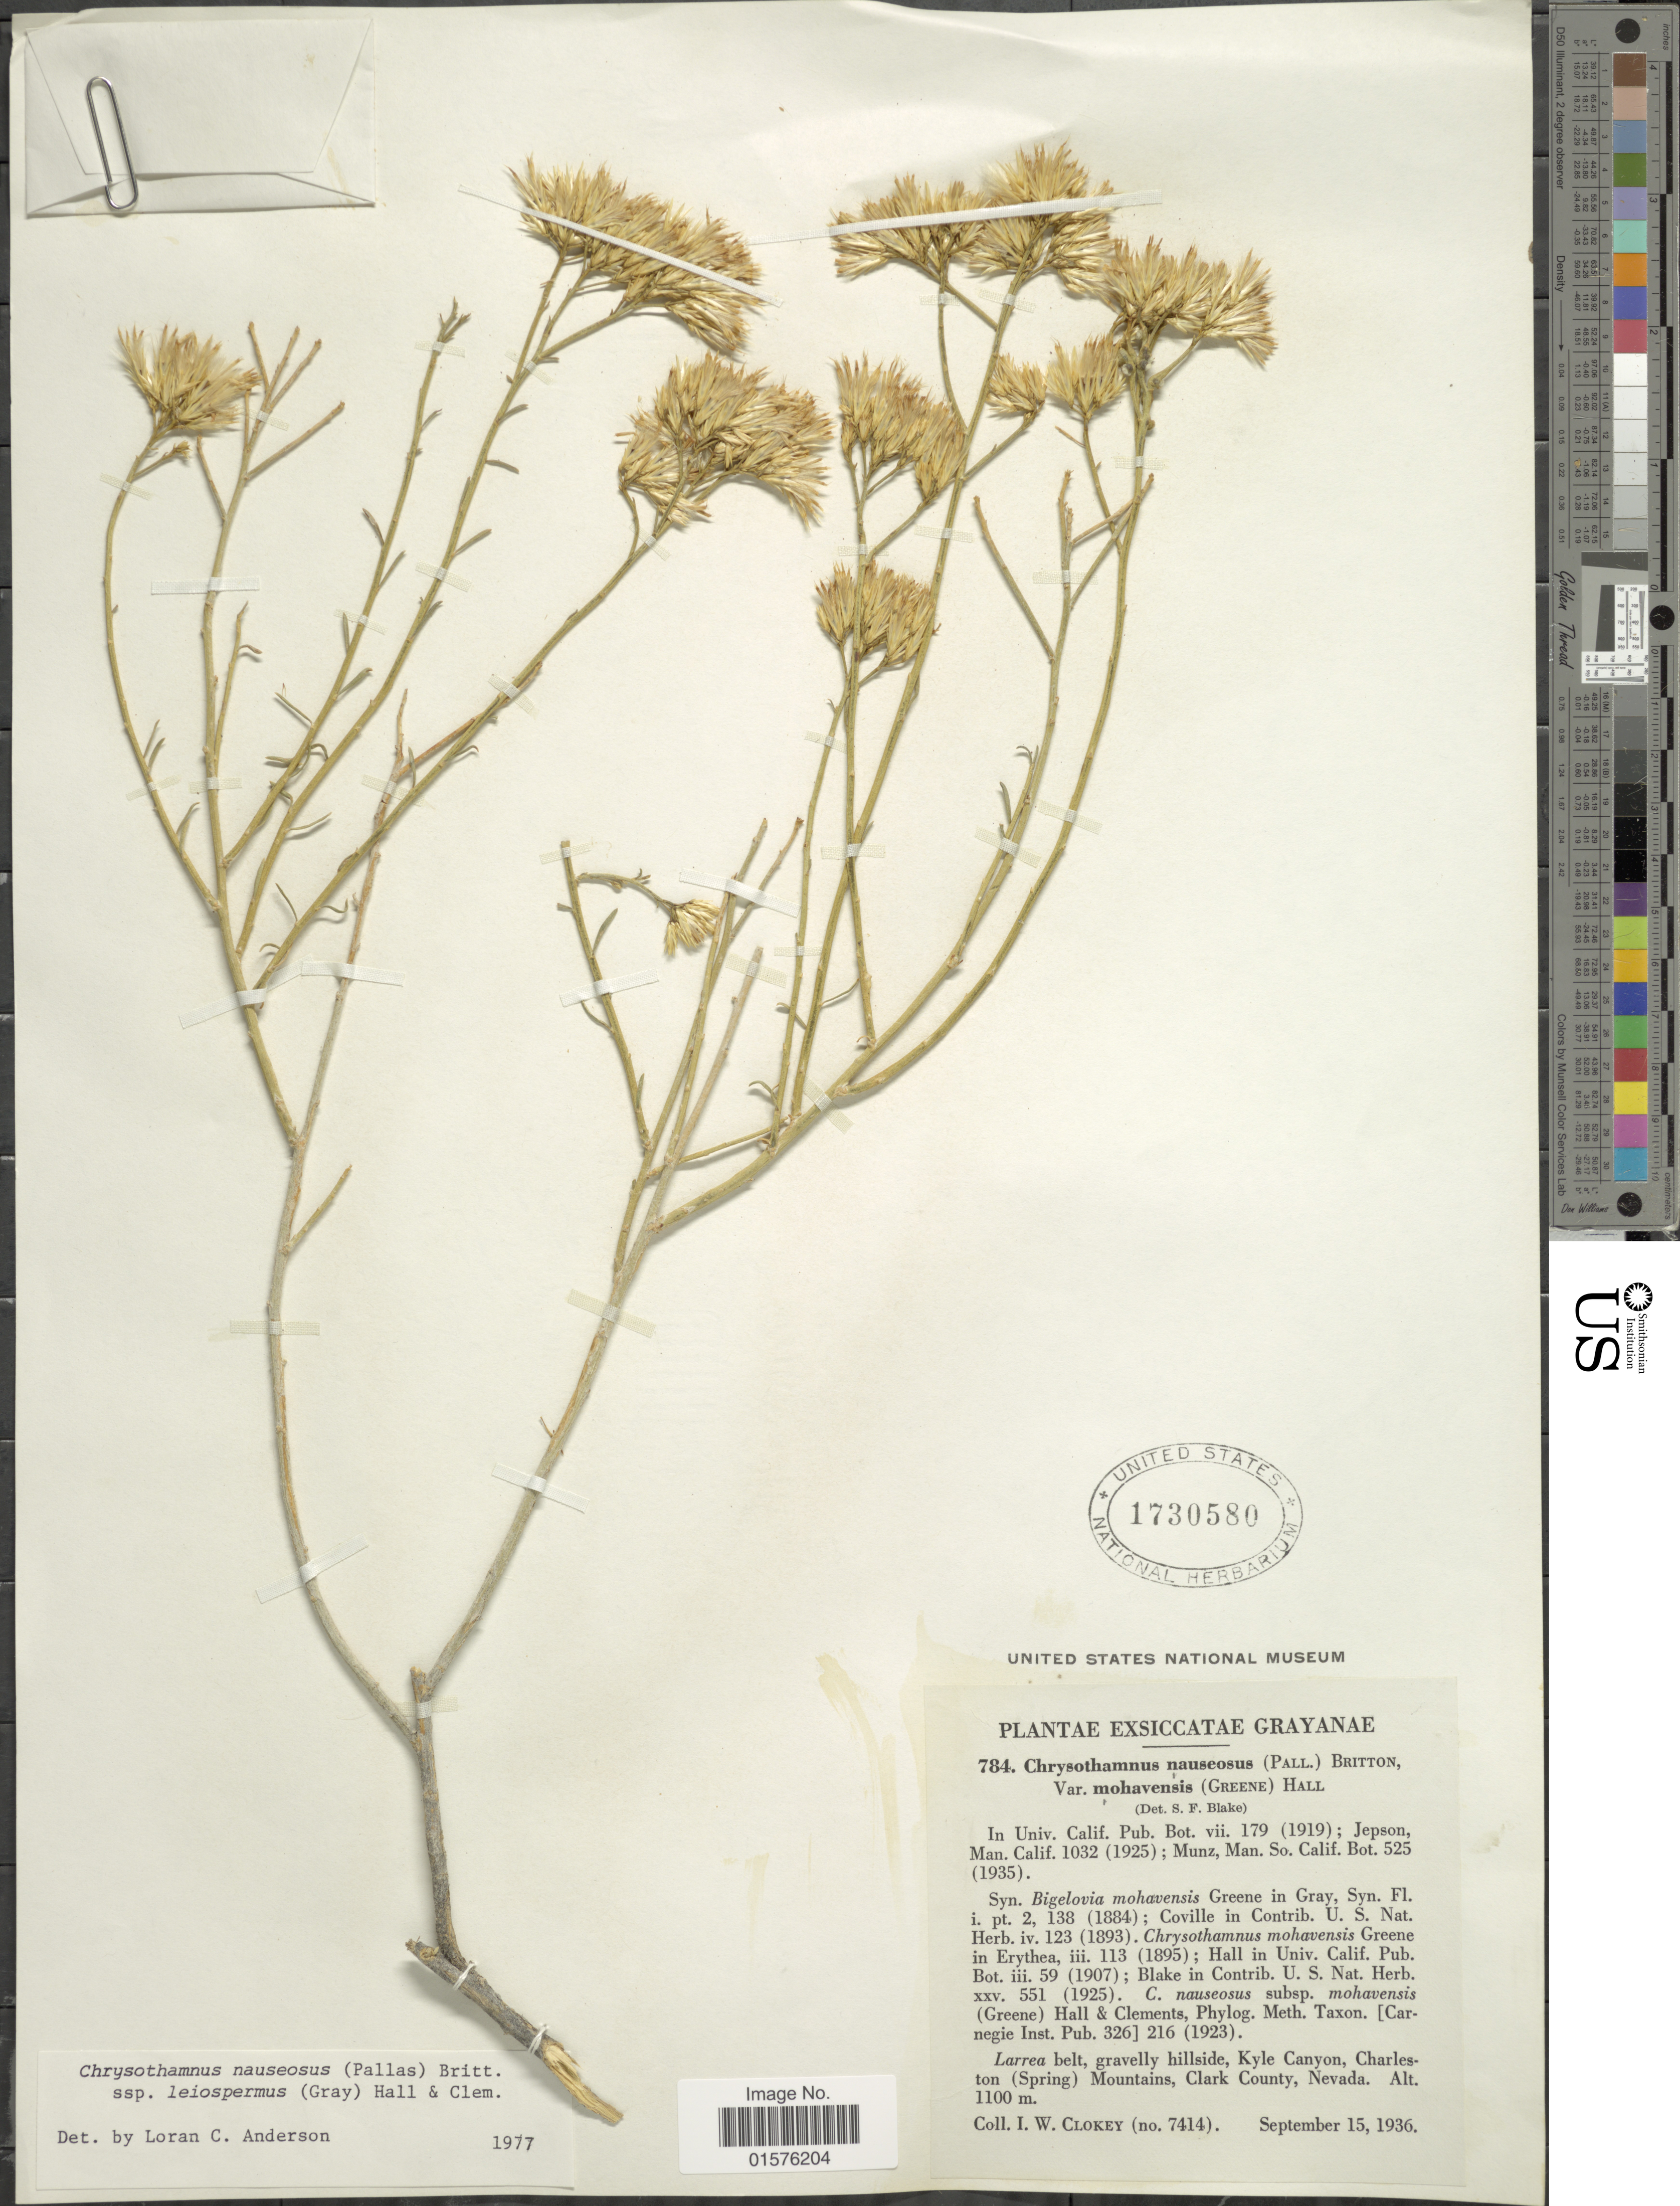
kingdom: Plantae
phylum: Tracheophyta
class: Magnoliopsida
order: Asterales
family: Asteraceae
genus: Ericameria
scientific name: Ericameria nauseosa var. leiosperma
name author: (A. Gray) G.L. Nesom & G.I. Baird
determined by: Urbatsch, Lowell E., Curator (LSU), Louisiana State University (UNITED STATES)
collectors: I. W. Clokey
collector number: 7414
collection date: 1936-09-15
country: United States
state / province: Nevada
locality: Larrea belt. gravelly hillside, Kyle Canyon, Charleston (Spring) Mountains, Clark County.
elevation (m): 1100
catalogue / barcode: US 1730580